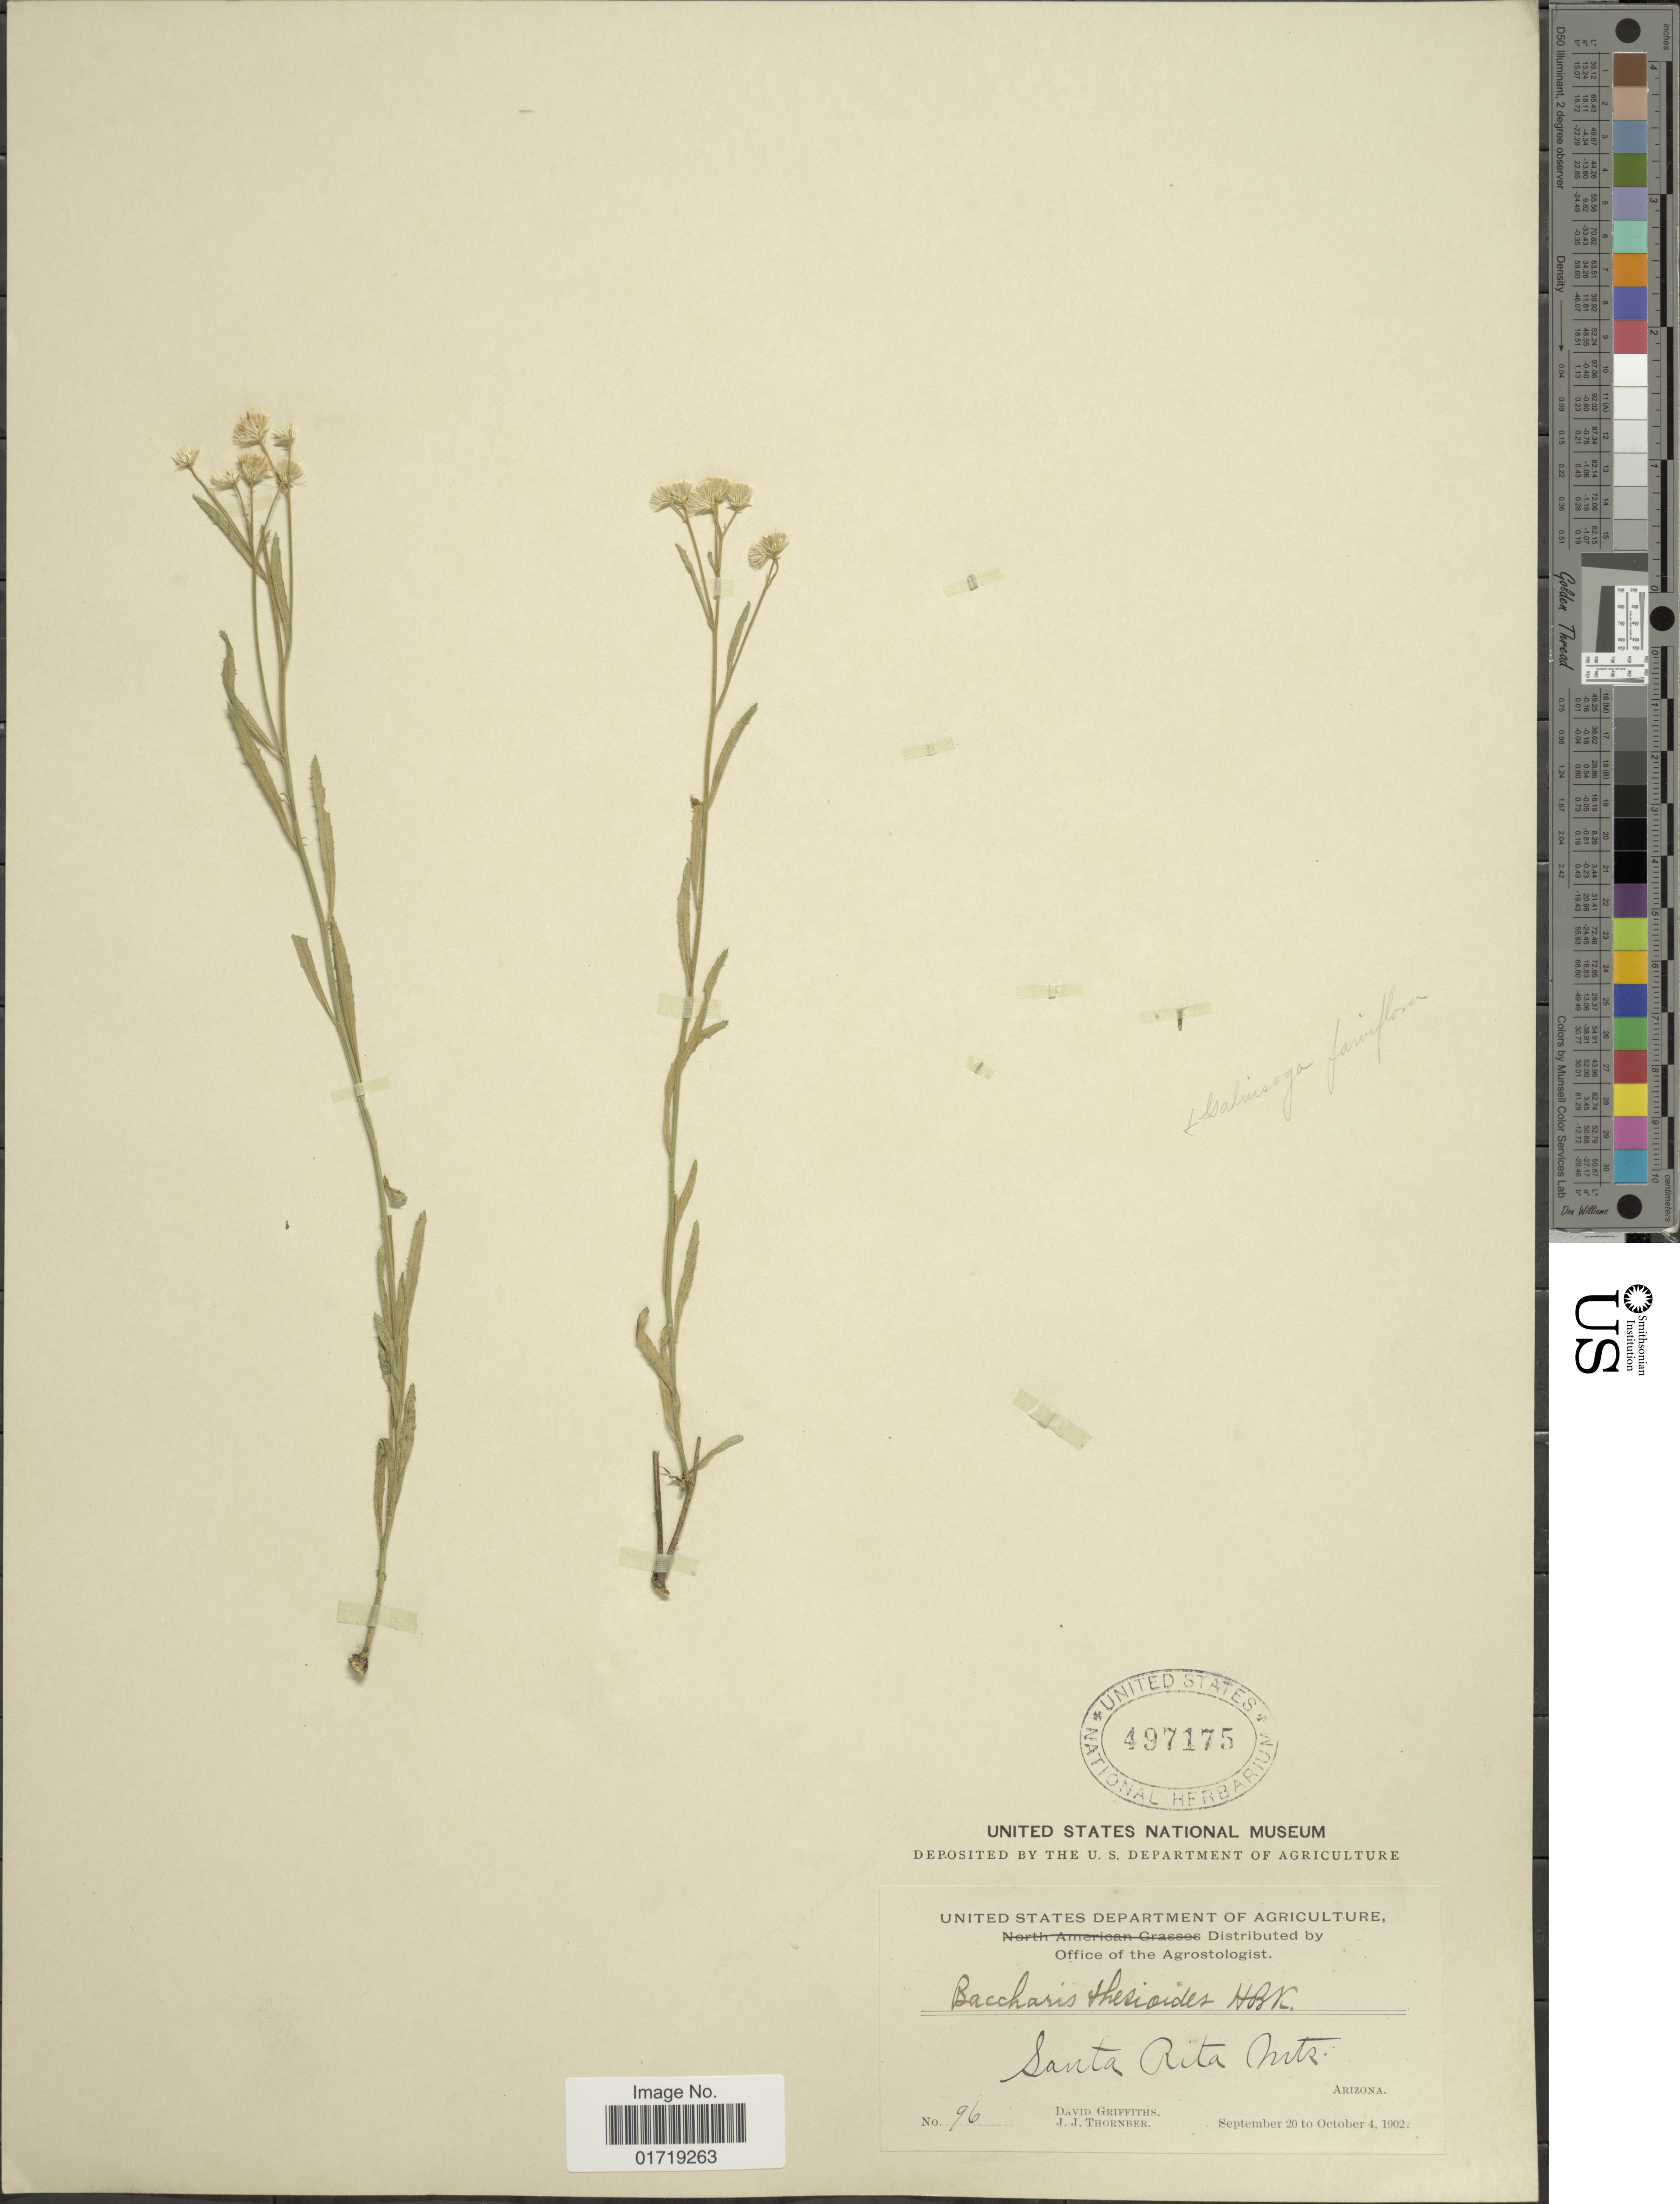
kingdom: Plantae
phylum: Tracheophyta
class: Magnoliopsida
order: Asterales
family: Asteraceae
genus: Baccharis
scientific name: Baccharis thesioides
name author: Kunth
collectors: D. Griffiths & J. Thornber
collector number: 96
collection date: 1902-09-20/1902-10-04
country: United States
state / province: Arizona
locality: Santa Rita Mts.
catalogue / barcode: US 497175